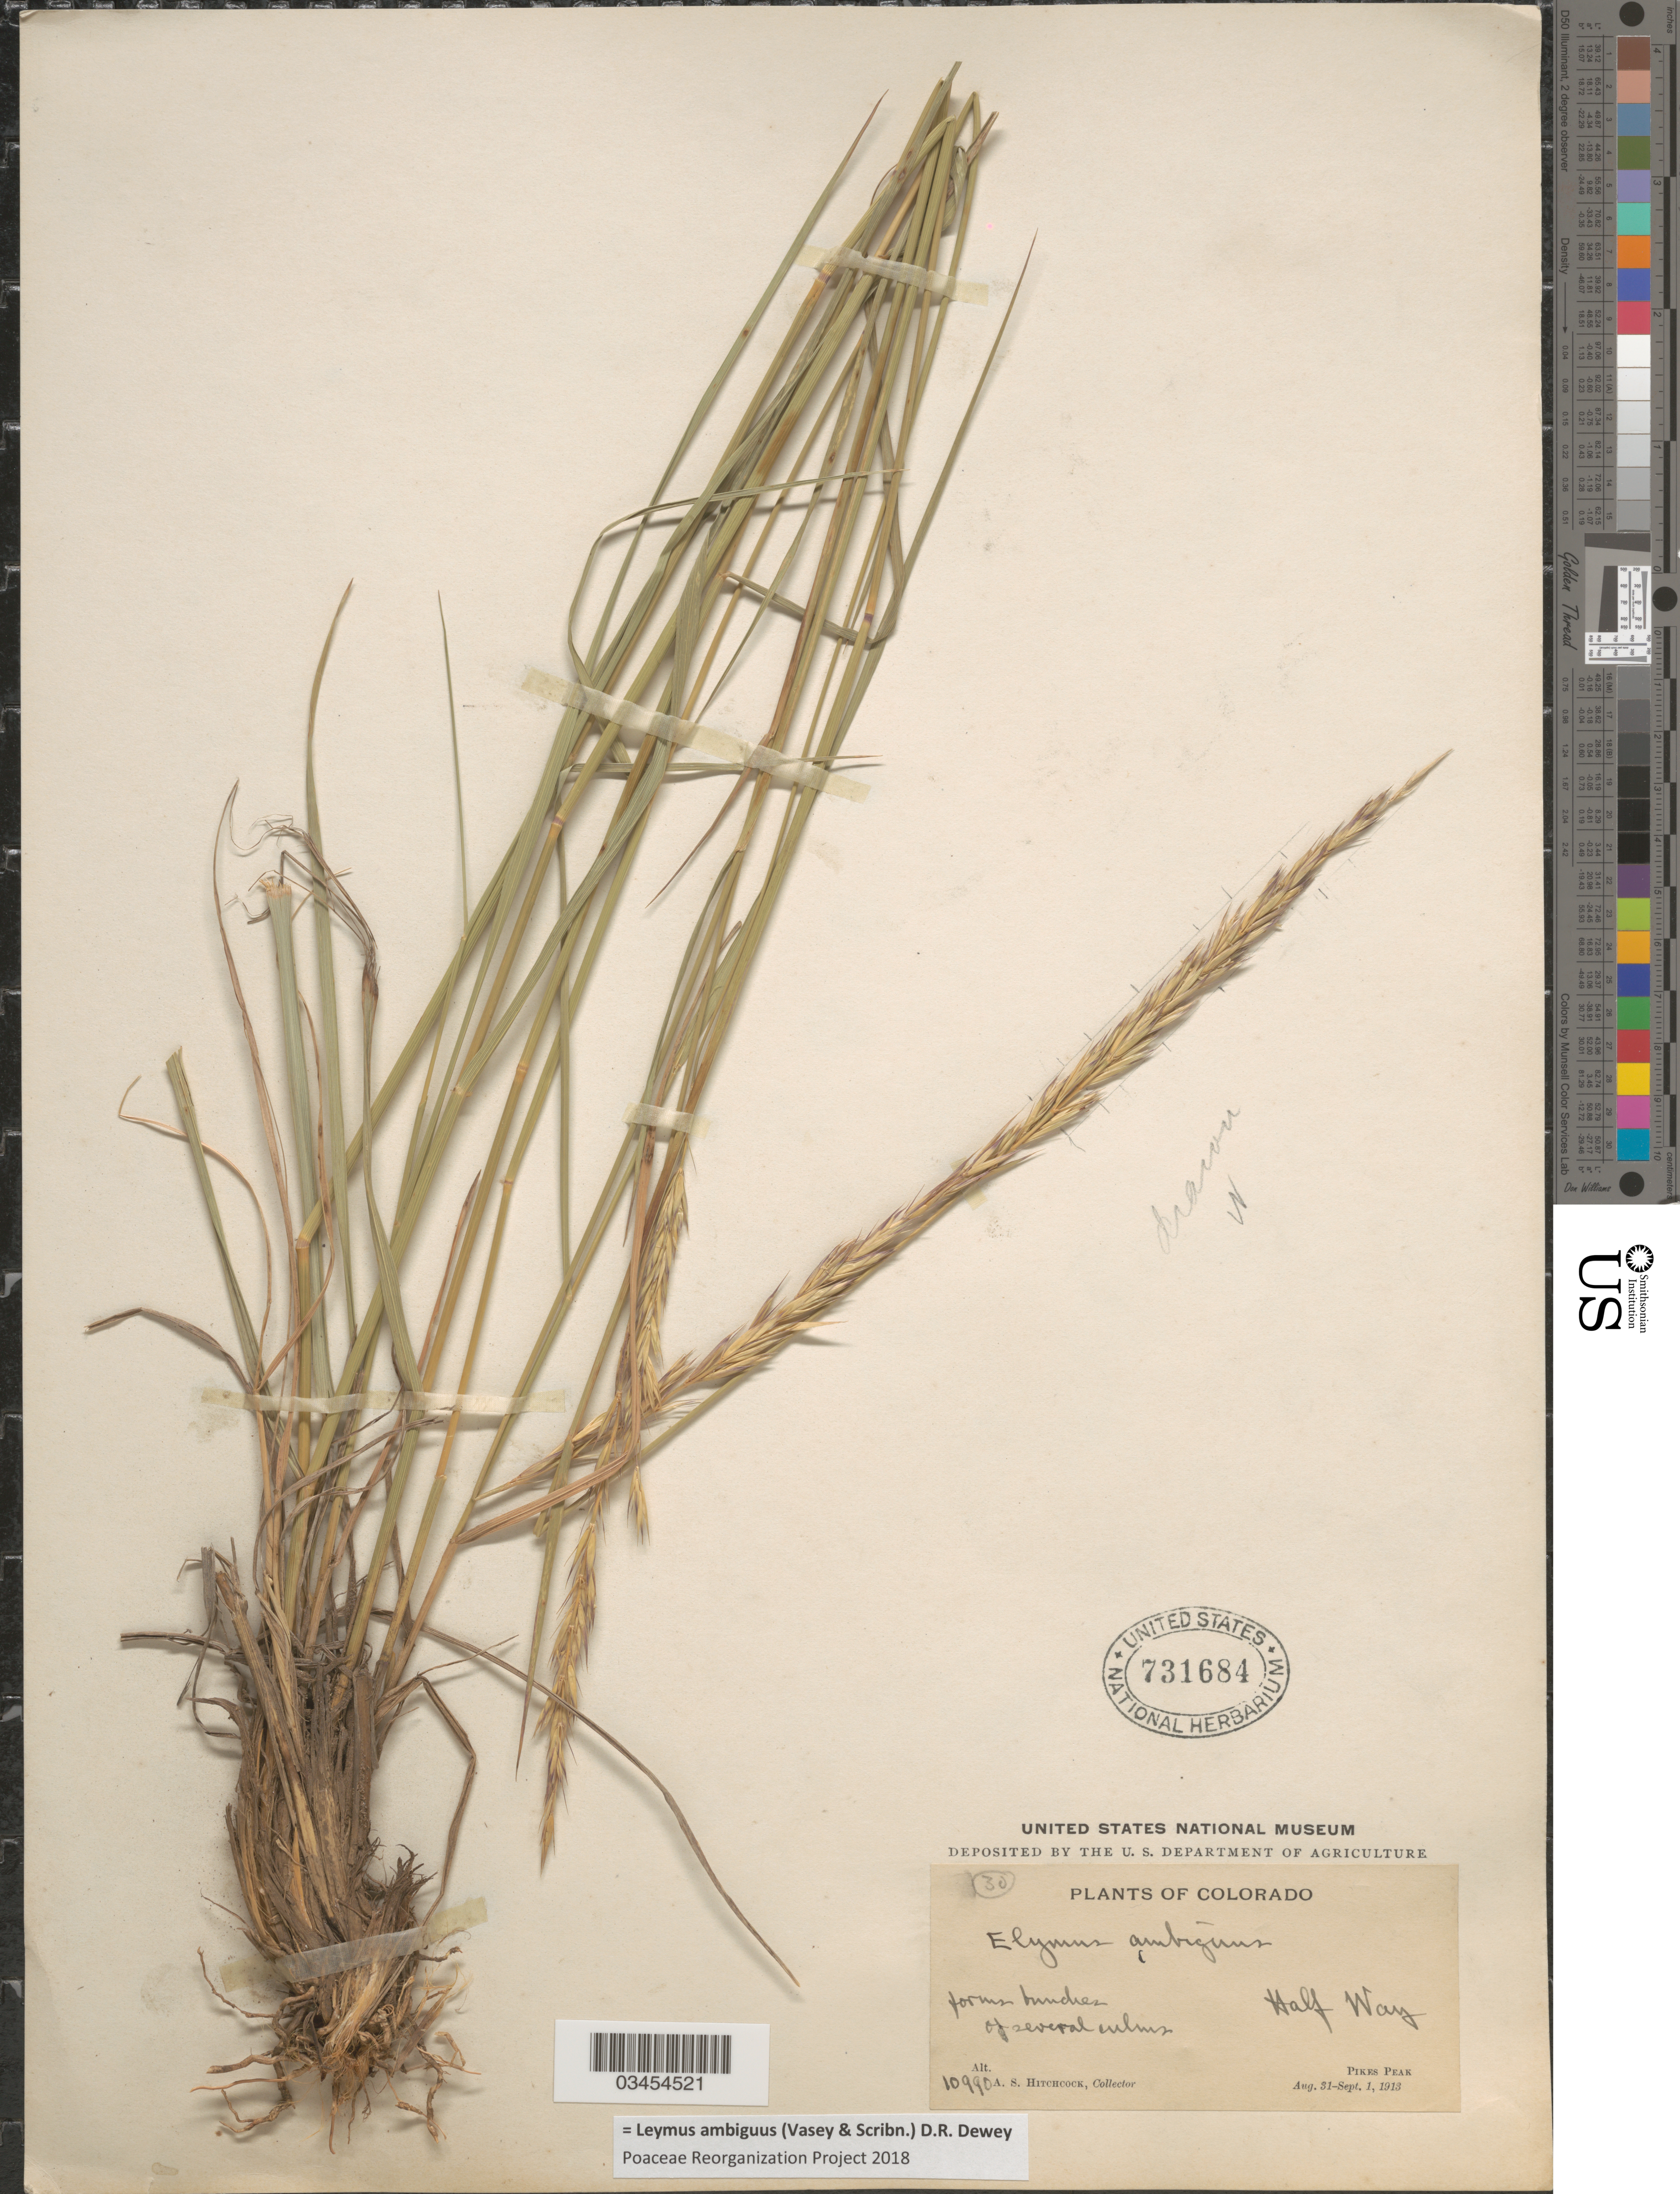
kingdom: Plantae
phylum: Tracheophyta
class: Liliopsida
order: Poales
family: Poaceae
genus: Leymus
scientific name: Leymus ambiguus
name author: (Vasey & Scribn.) Dewey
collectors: A. S. Hitchcock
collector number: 10990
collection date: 1913-08-31/1913-09-01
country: United States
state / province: Colorado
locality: Half Way. Pikes Peak.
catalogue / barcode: US 731684